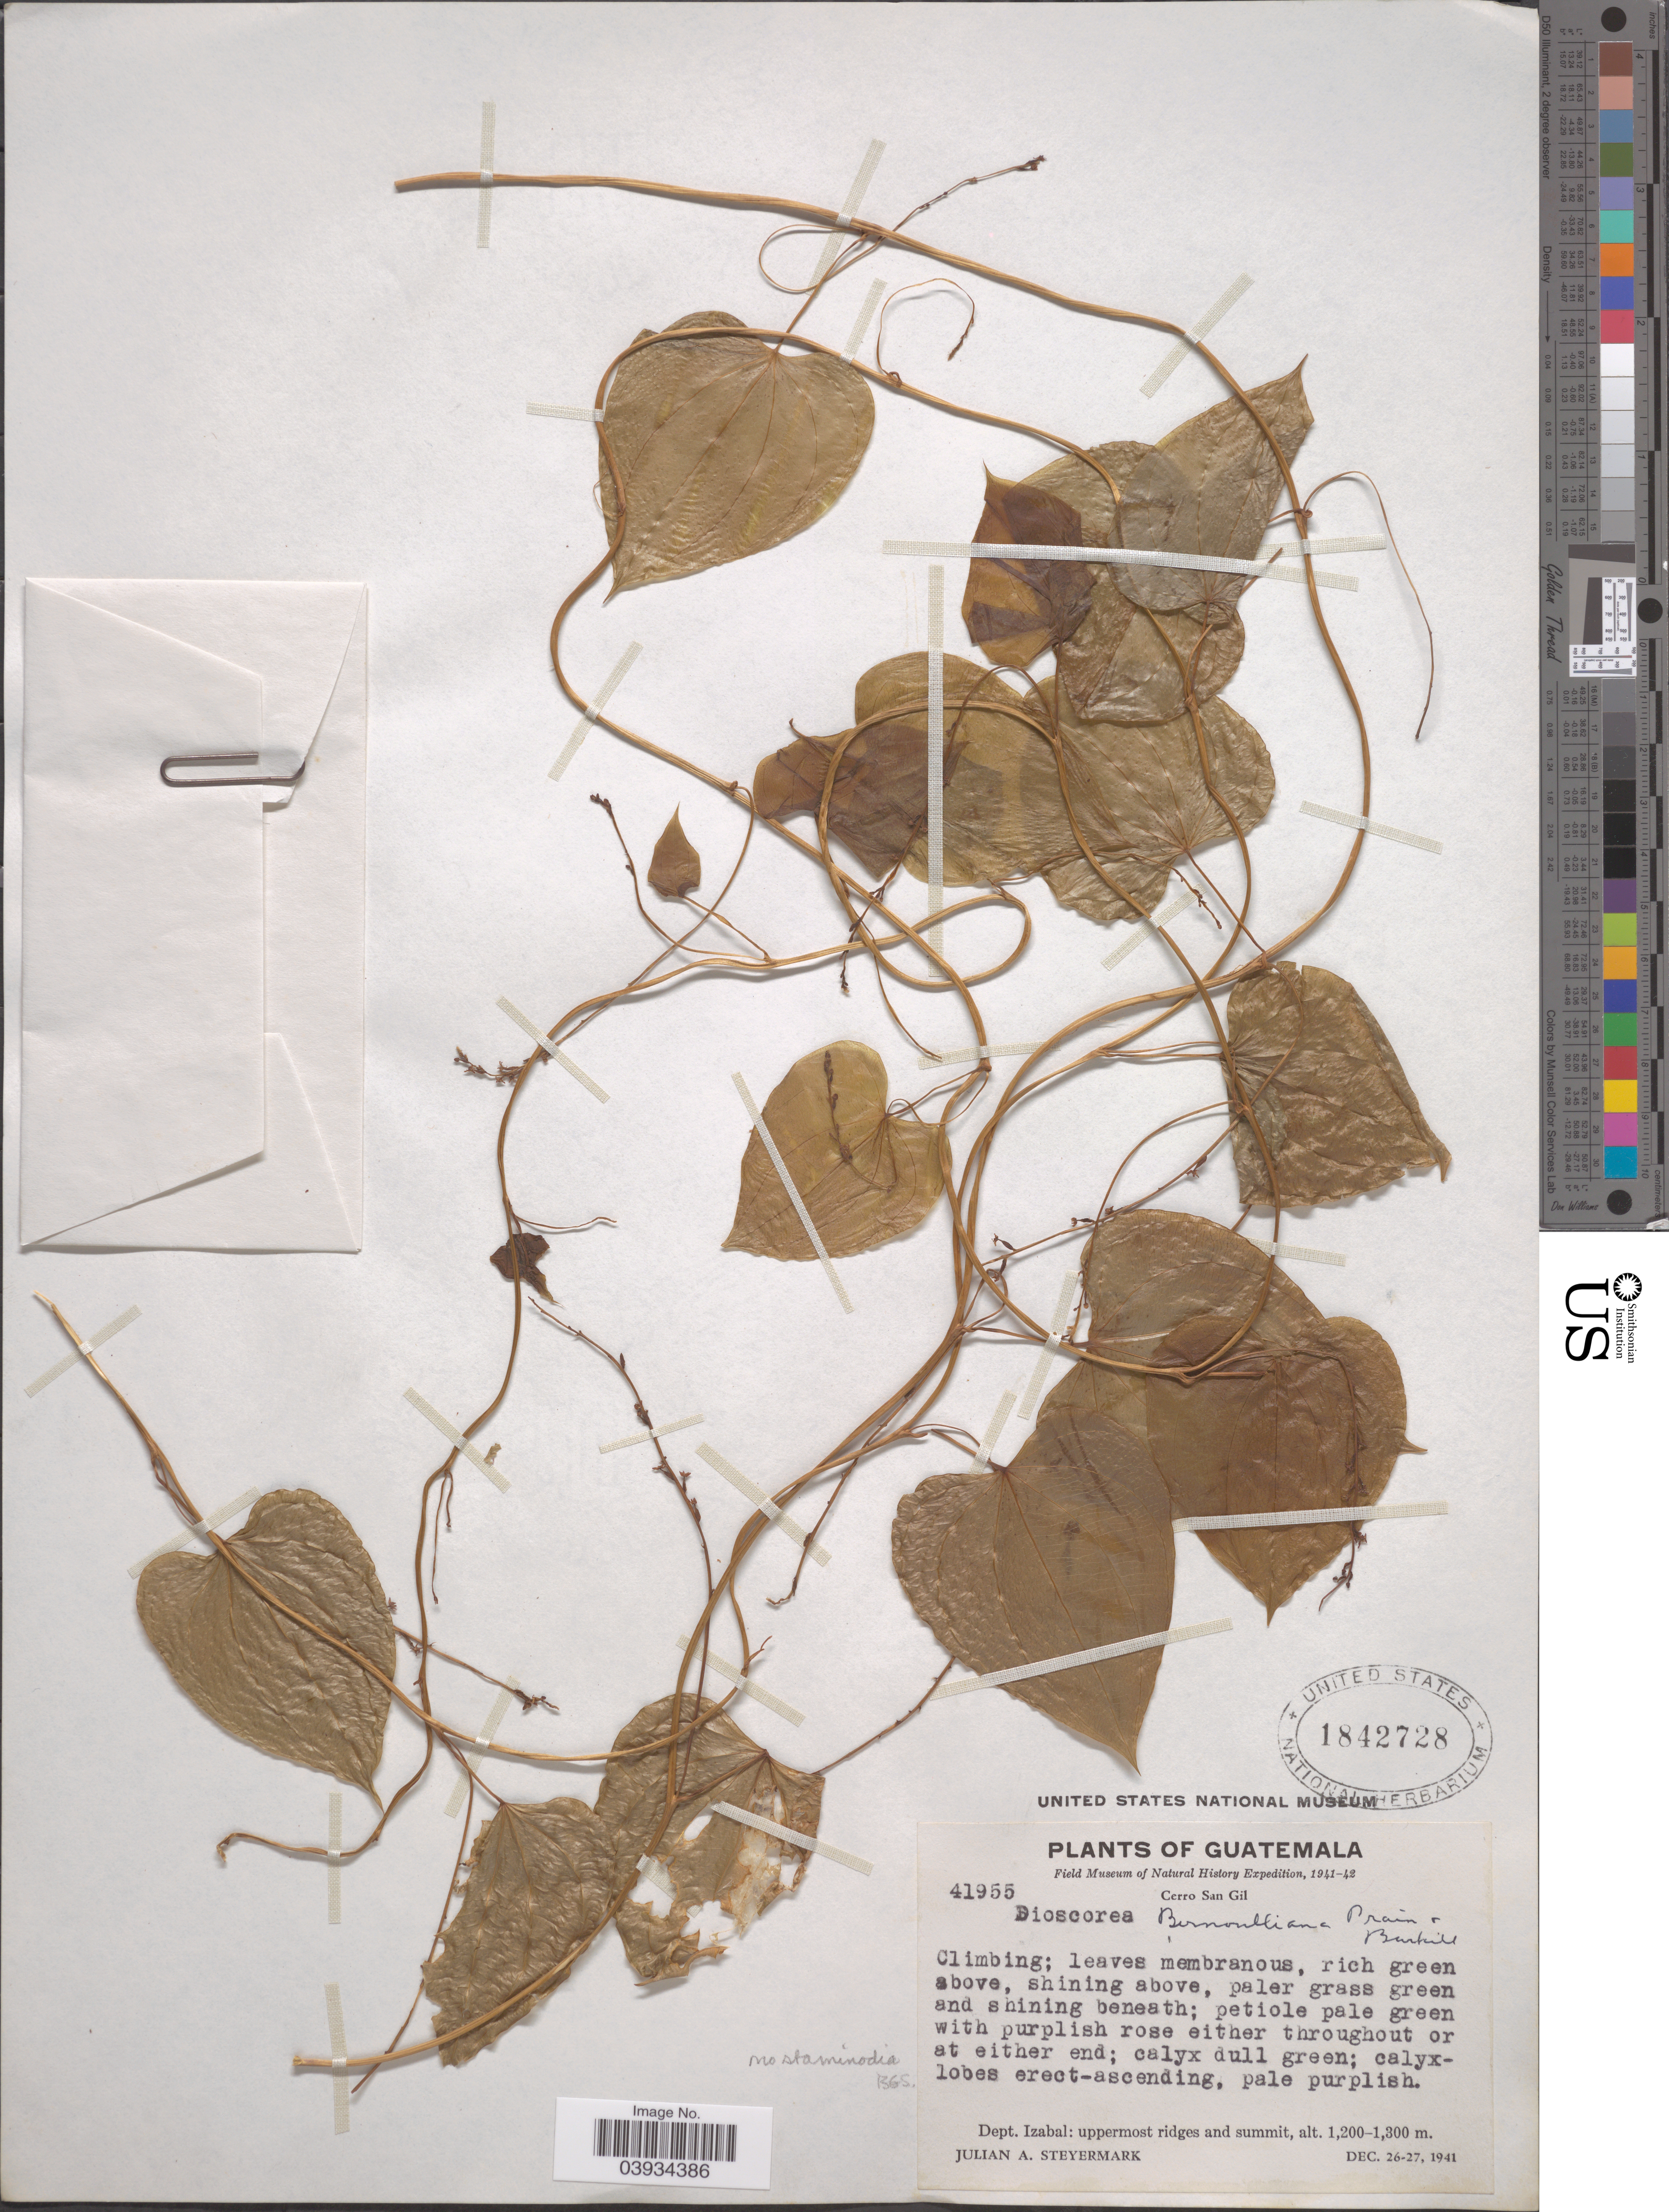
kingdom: Plantae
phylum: Tracheophyta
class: Liliopsida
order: Dioscoreales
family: Dioscoreaceae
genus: Dioscorea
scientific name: Dioscorea bernoulliana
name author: Prain & Burkill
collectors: J. Steyermark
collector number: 41955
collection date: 1941-12-26/1941-12-27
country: Guatemala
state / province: Izabal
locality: Cerro San Gil. Dept. Izabal: uppermost ridges and summit.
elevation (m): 1200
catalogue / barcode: US 1842728